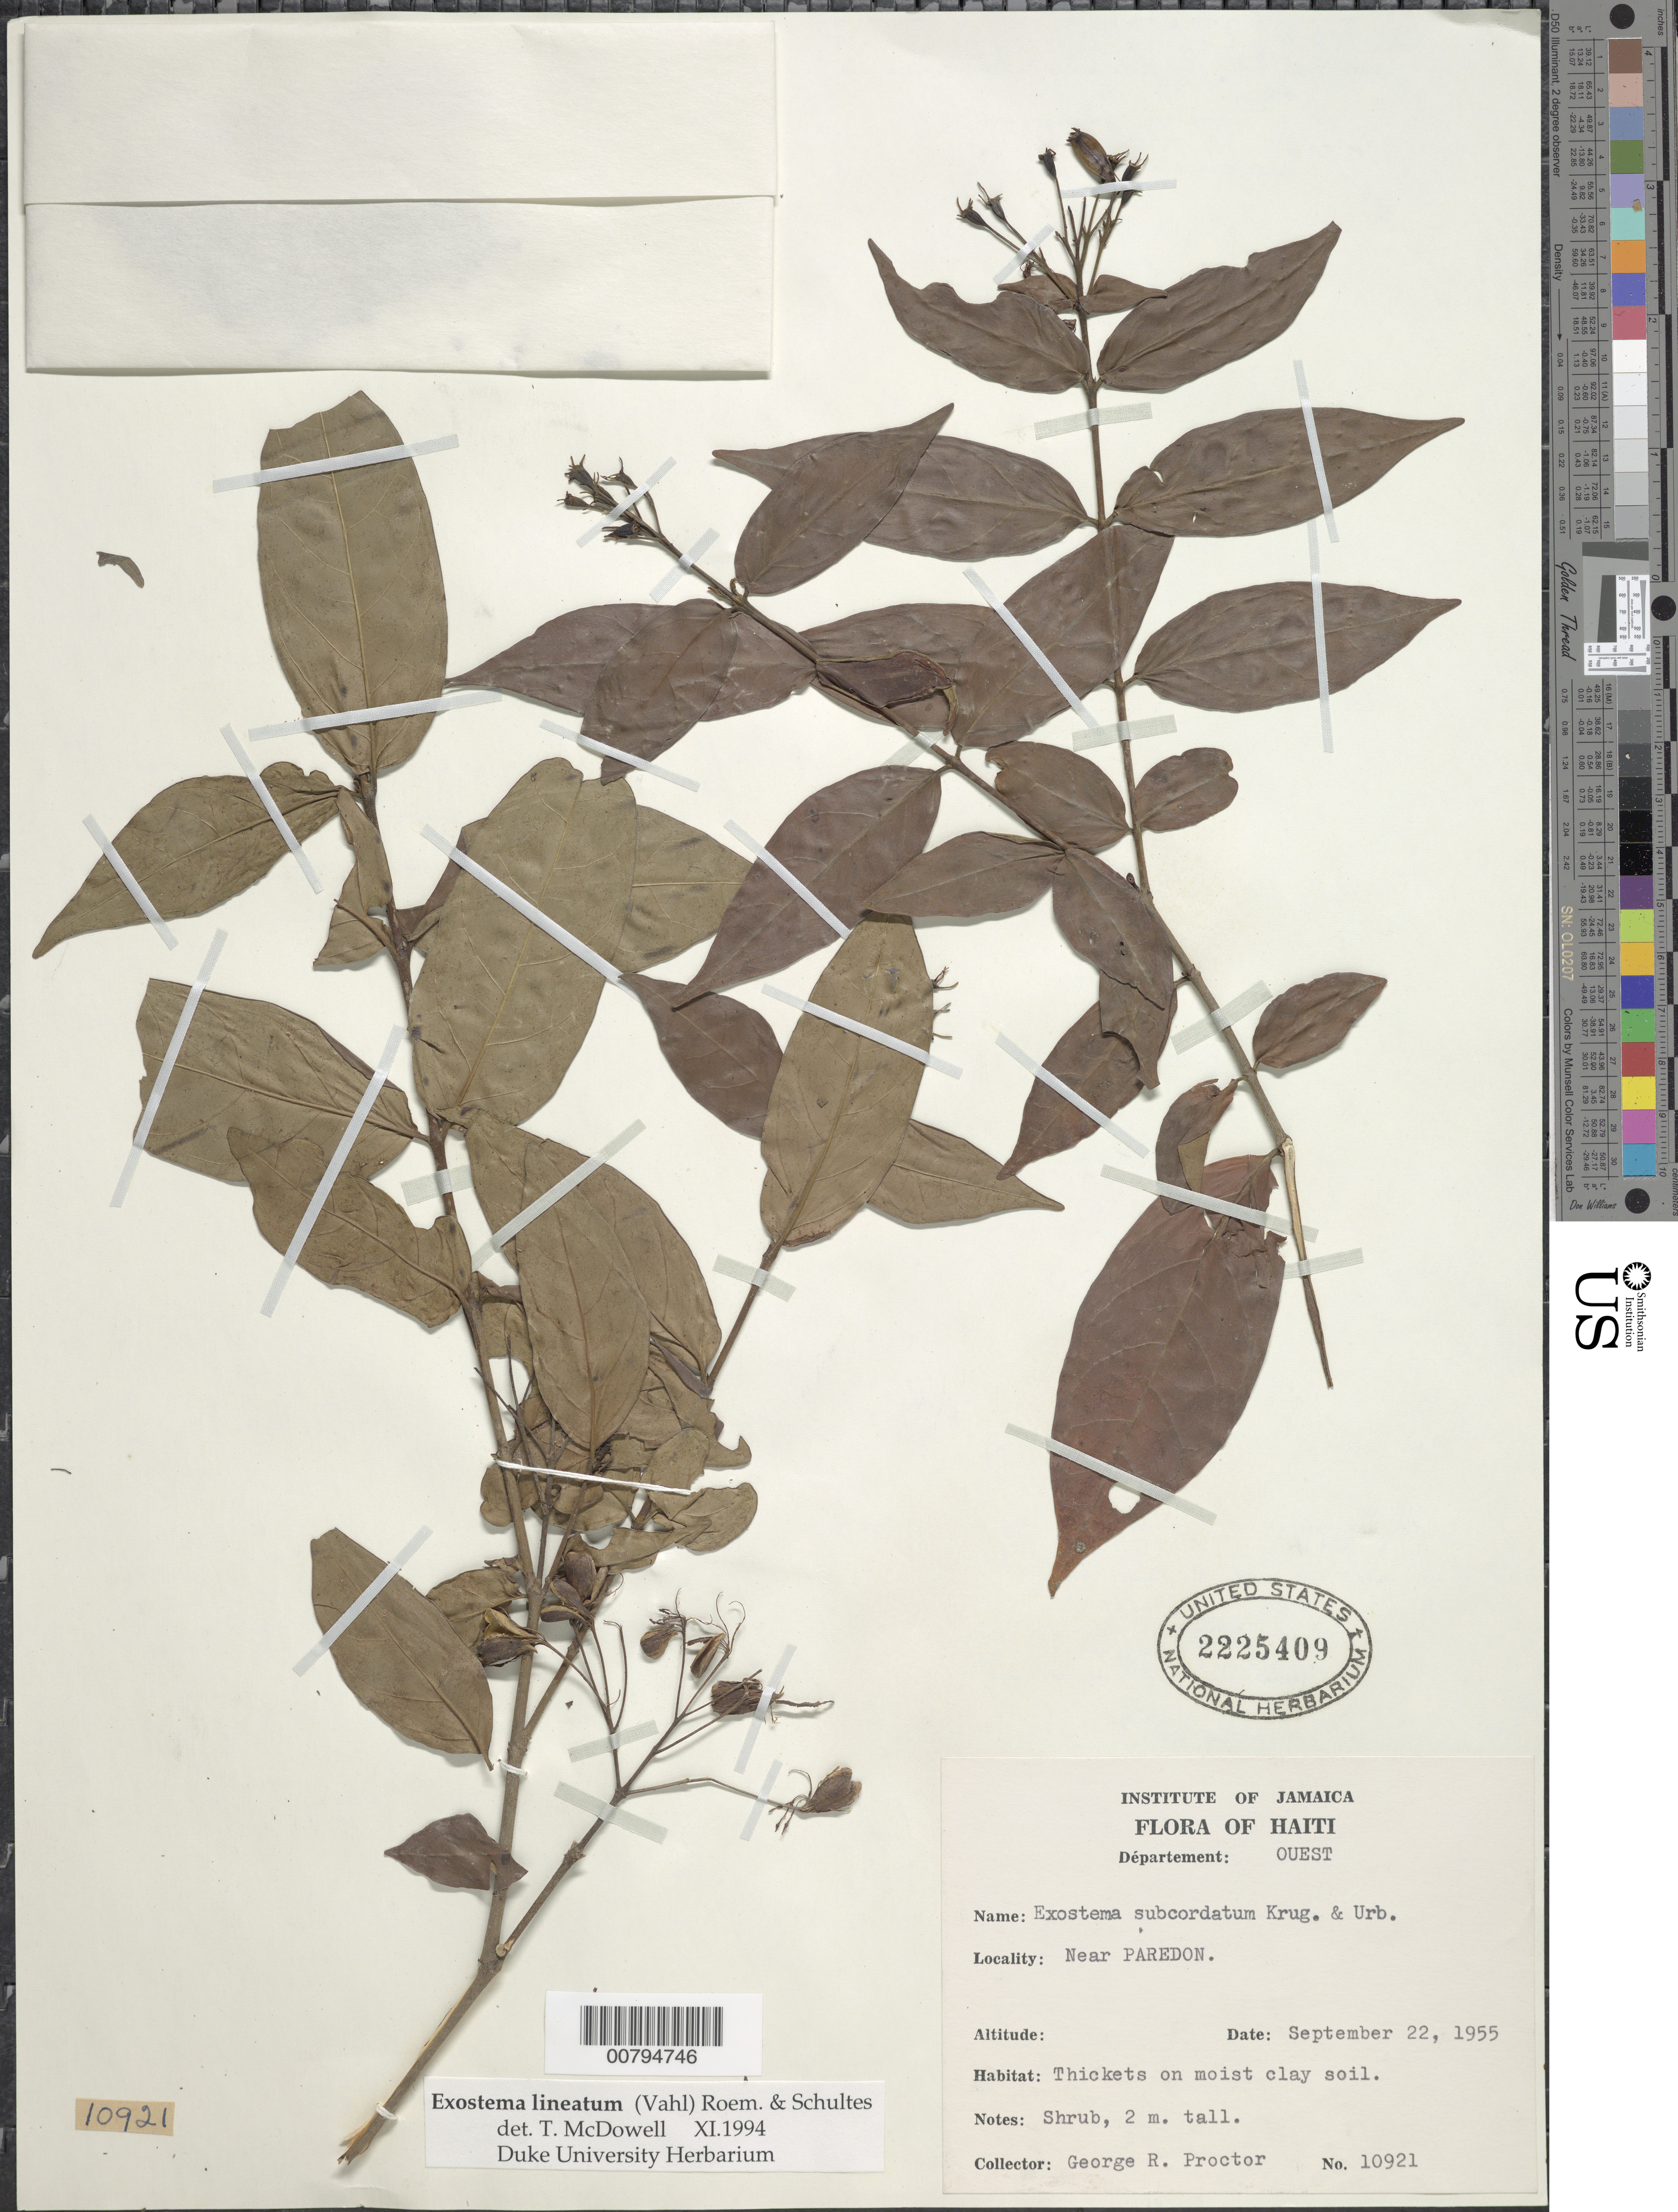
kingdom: Plantae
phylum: Tracheophyta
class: Magnoliopsida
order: Gentianales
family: Rubiaceae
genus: Exostema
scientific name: Exostema lineatum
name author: (Vahl) Roem. & Schult.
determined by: McDowell, T.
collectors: G. R. Proctor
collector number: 10921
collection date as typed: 22 Sep 1955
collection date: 1955-09-22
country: Haiti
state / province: Ouest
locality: Near Paredon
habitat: Thickets on moist clay soil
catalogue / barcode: US 2225409